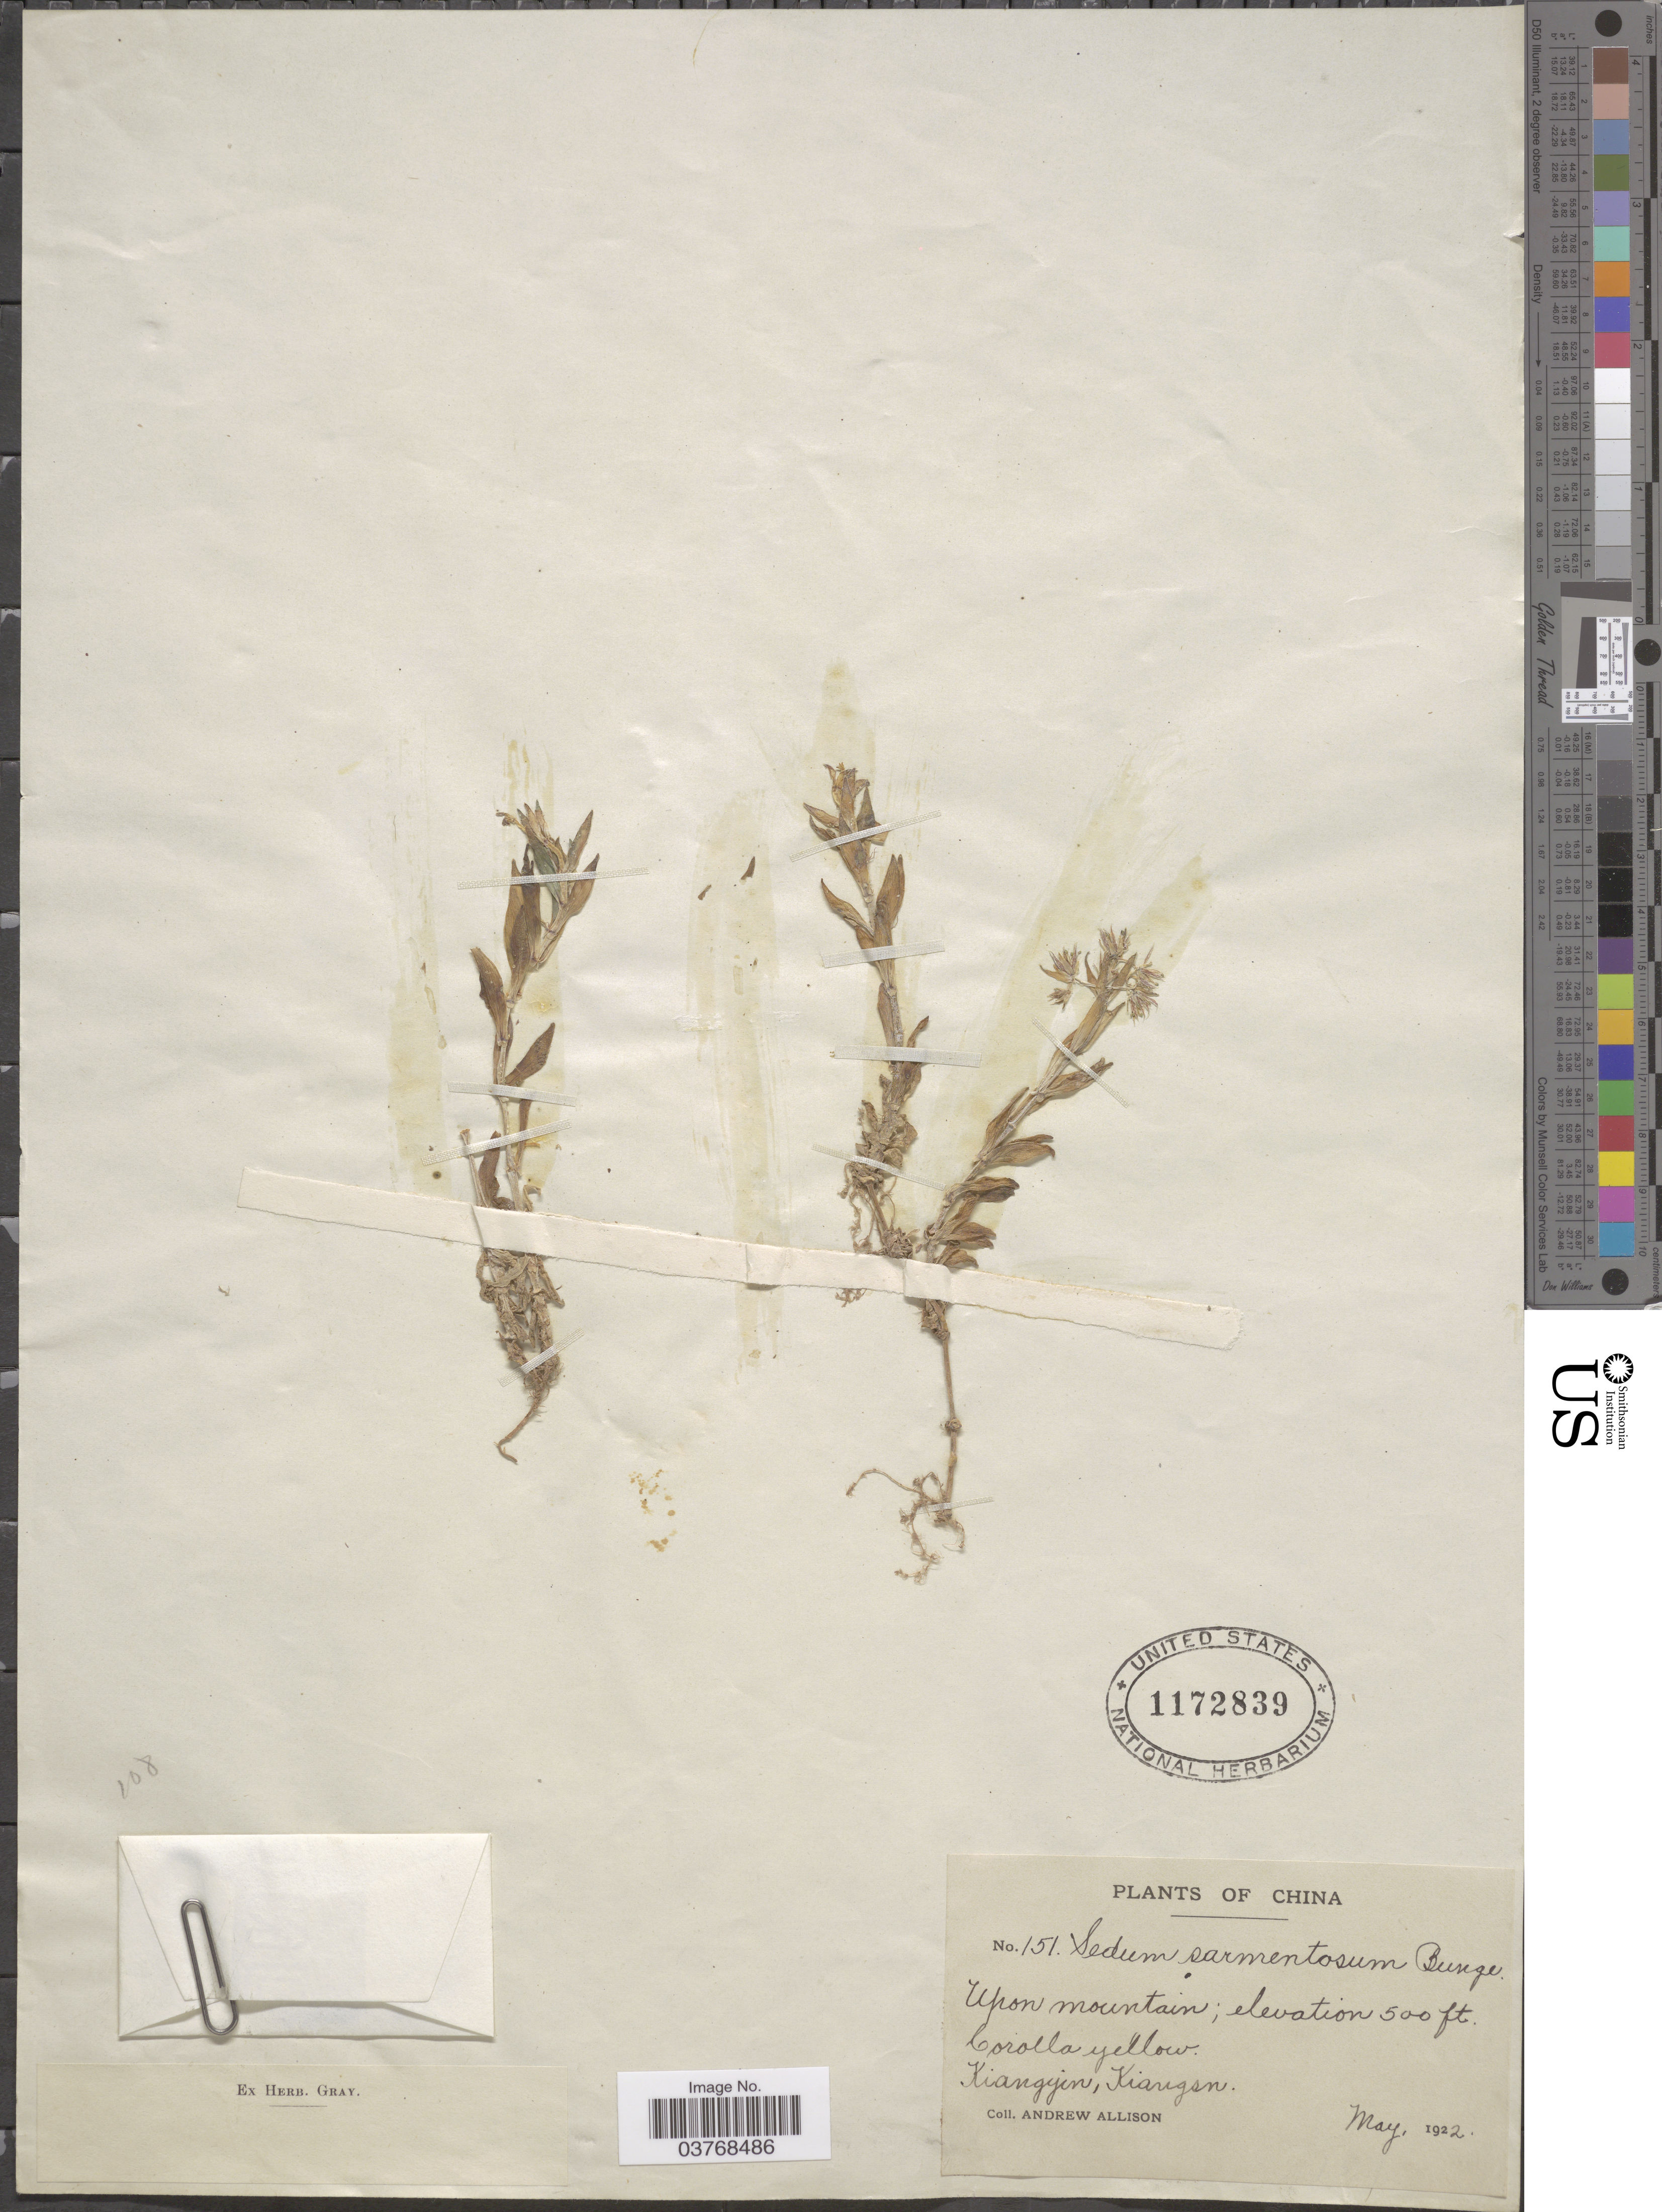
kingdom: Plantae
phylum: Tracheophyta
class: Magnoliopsida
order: Saxifragales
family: Crassulaceae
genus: Sedum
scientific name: Sedum sarmentosum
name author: Bunge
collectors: A. Allison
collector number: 151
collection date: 1922-05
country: China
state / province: Jiangsu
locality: Kiangyin, Kiangsu.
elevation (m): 152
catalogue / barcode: US 1172839